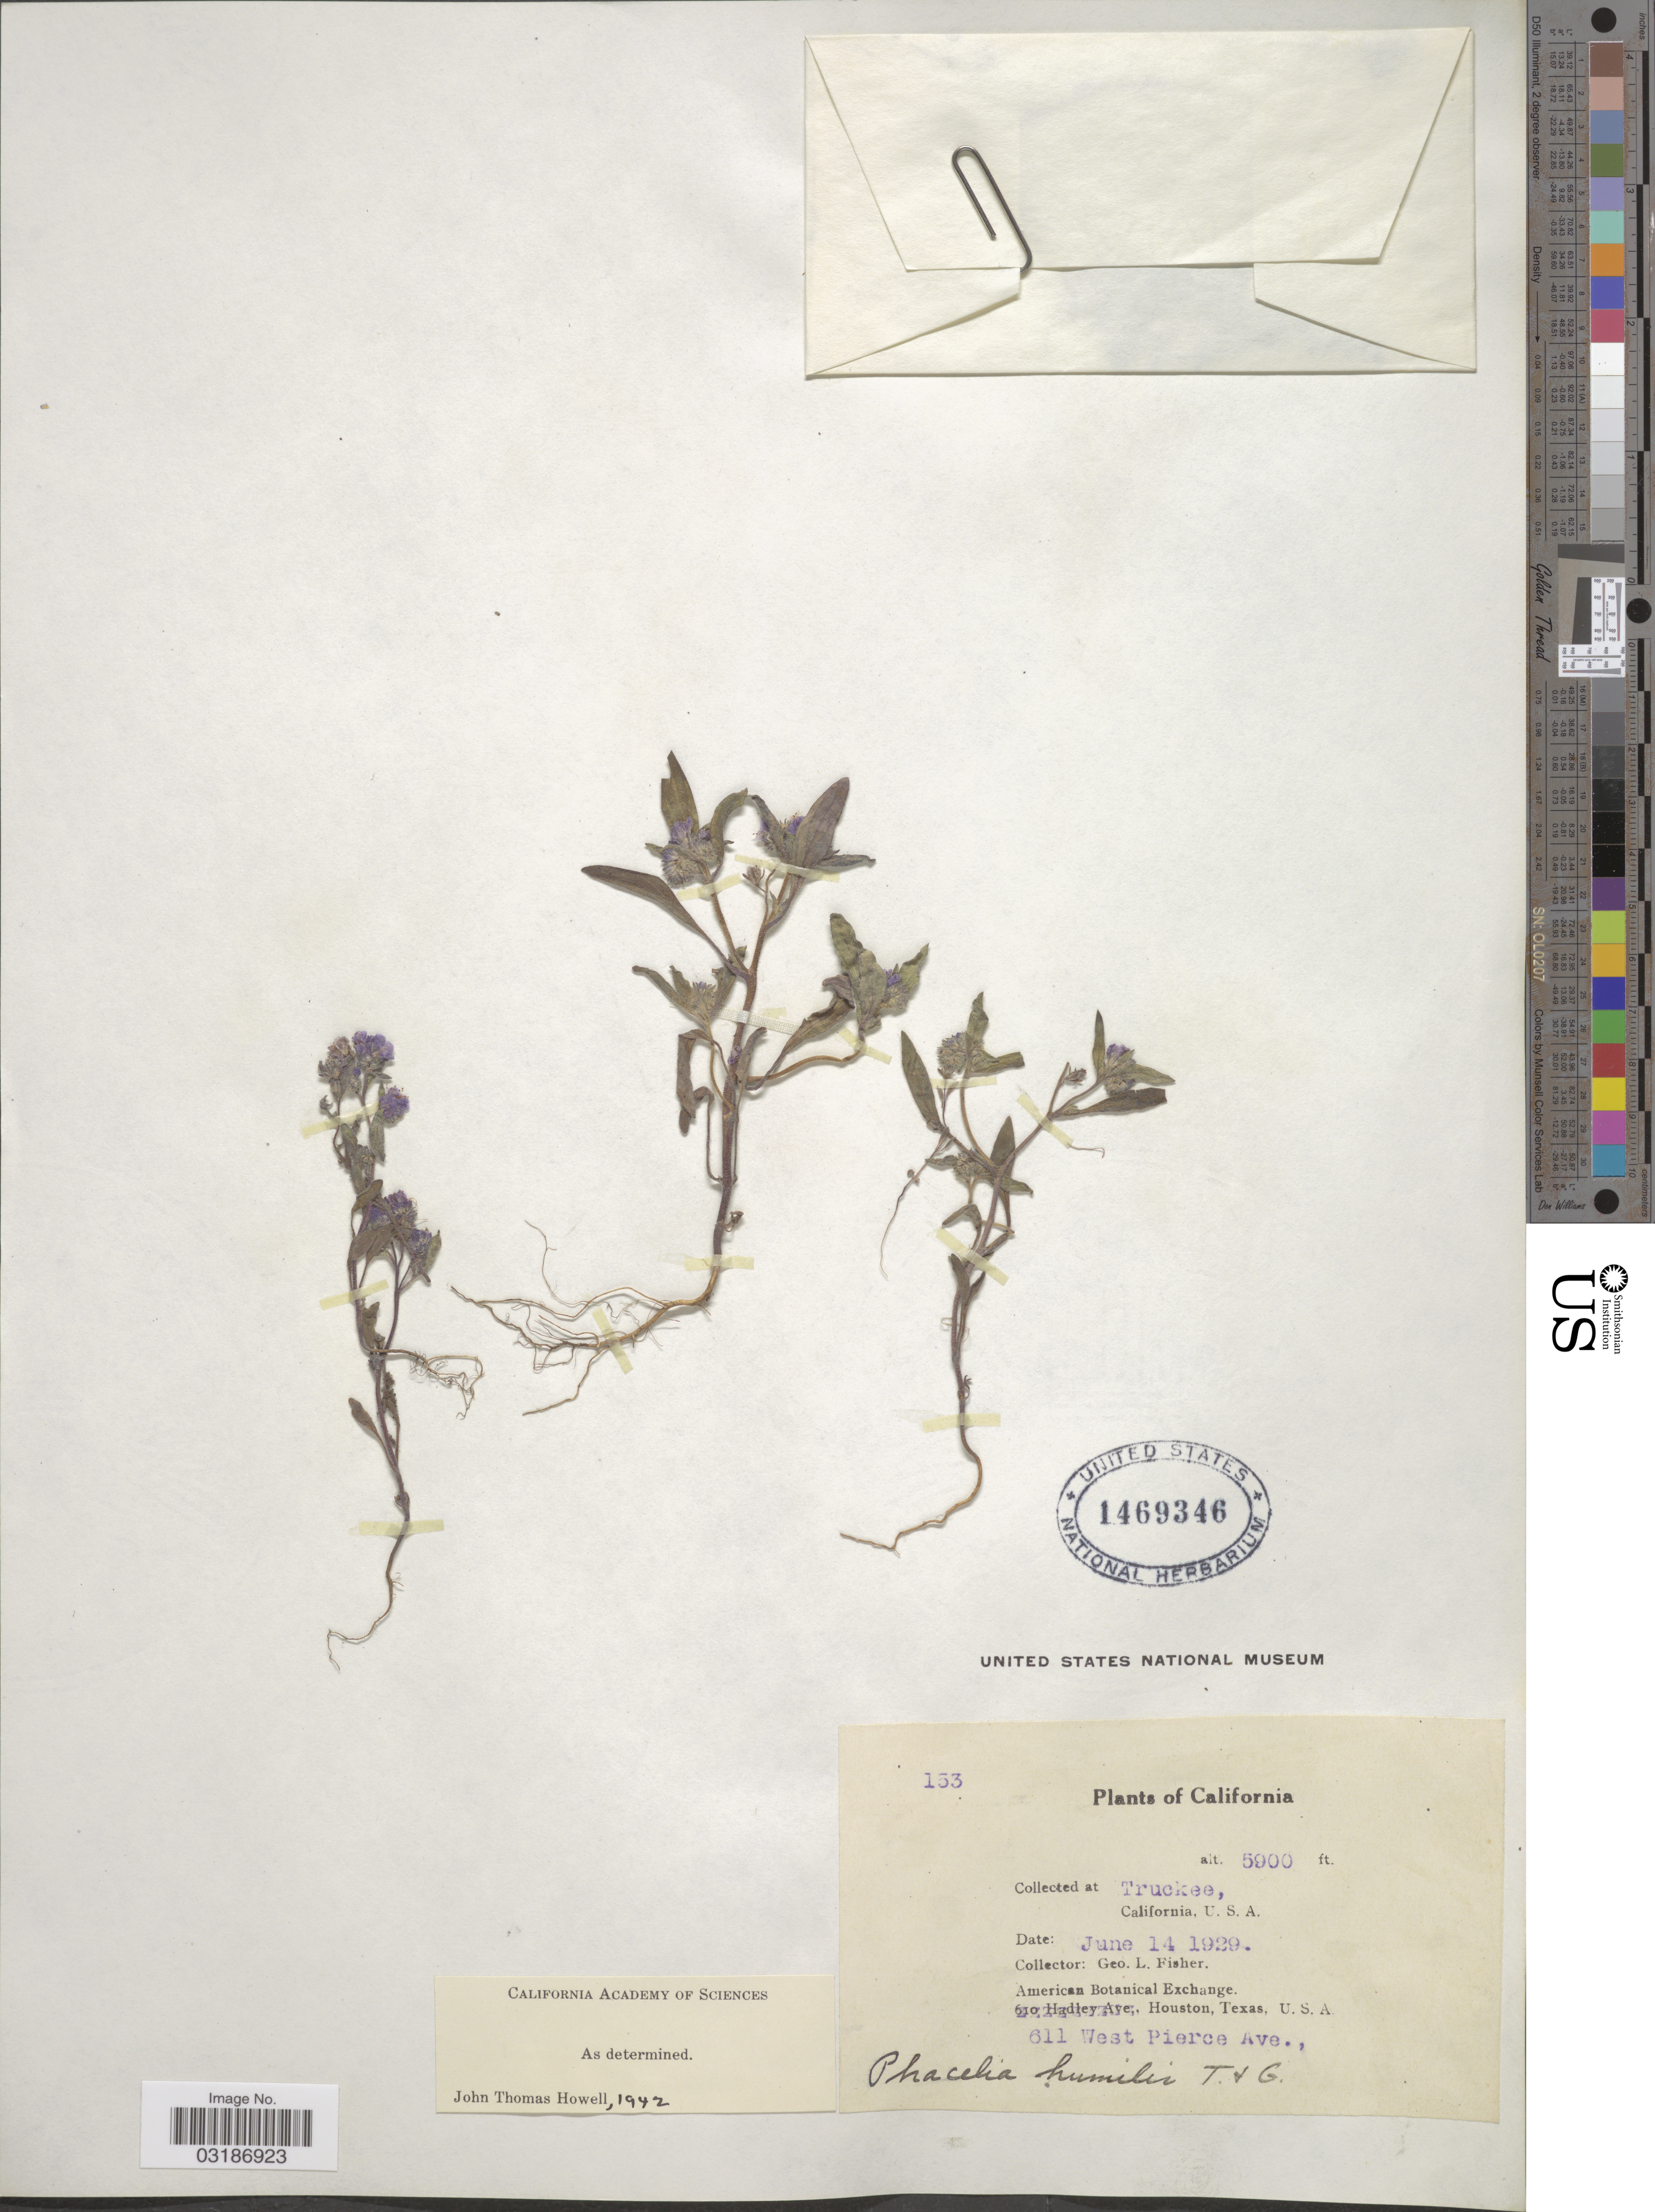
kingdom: Plantae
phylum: Tracheophyta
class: Magnoliopsida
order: Boraginales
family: Hydrophyllaceae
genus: Phacelia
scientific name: Phacelia humilis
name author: Torr. & A. Gray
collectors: G. L. Fisher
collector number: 153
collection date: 1929-06-14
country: United States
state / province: California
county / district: Nevada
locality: Truckee.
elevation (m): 1798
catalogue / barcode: US 1469346